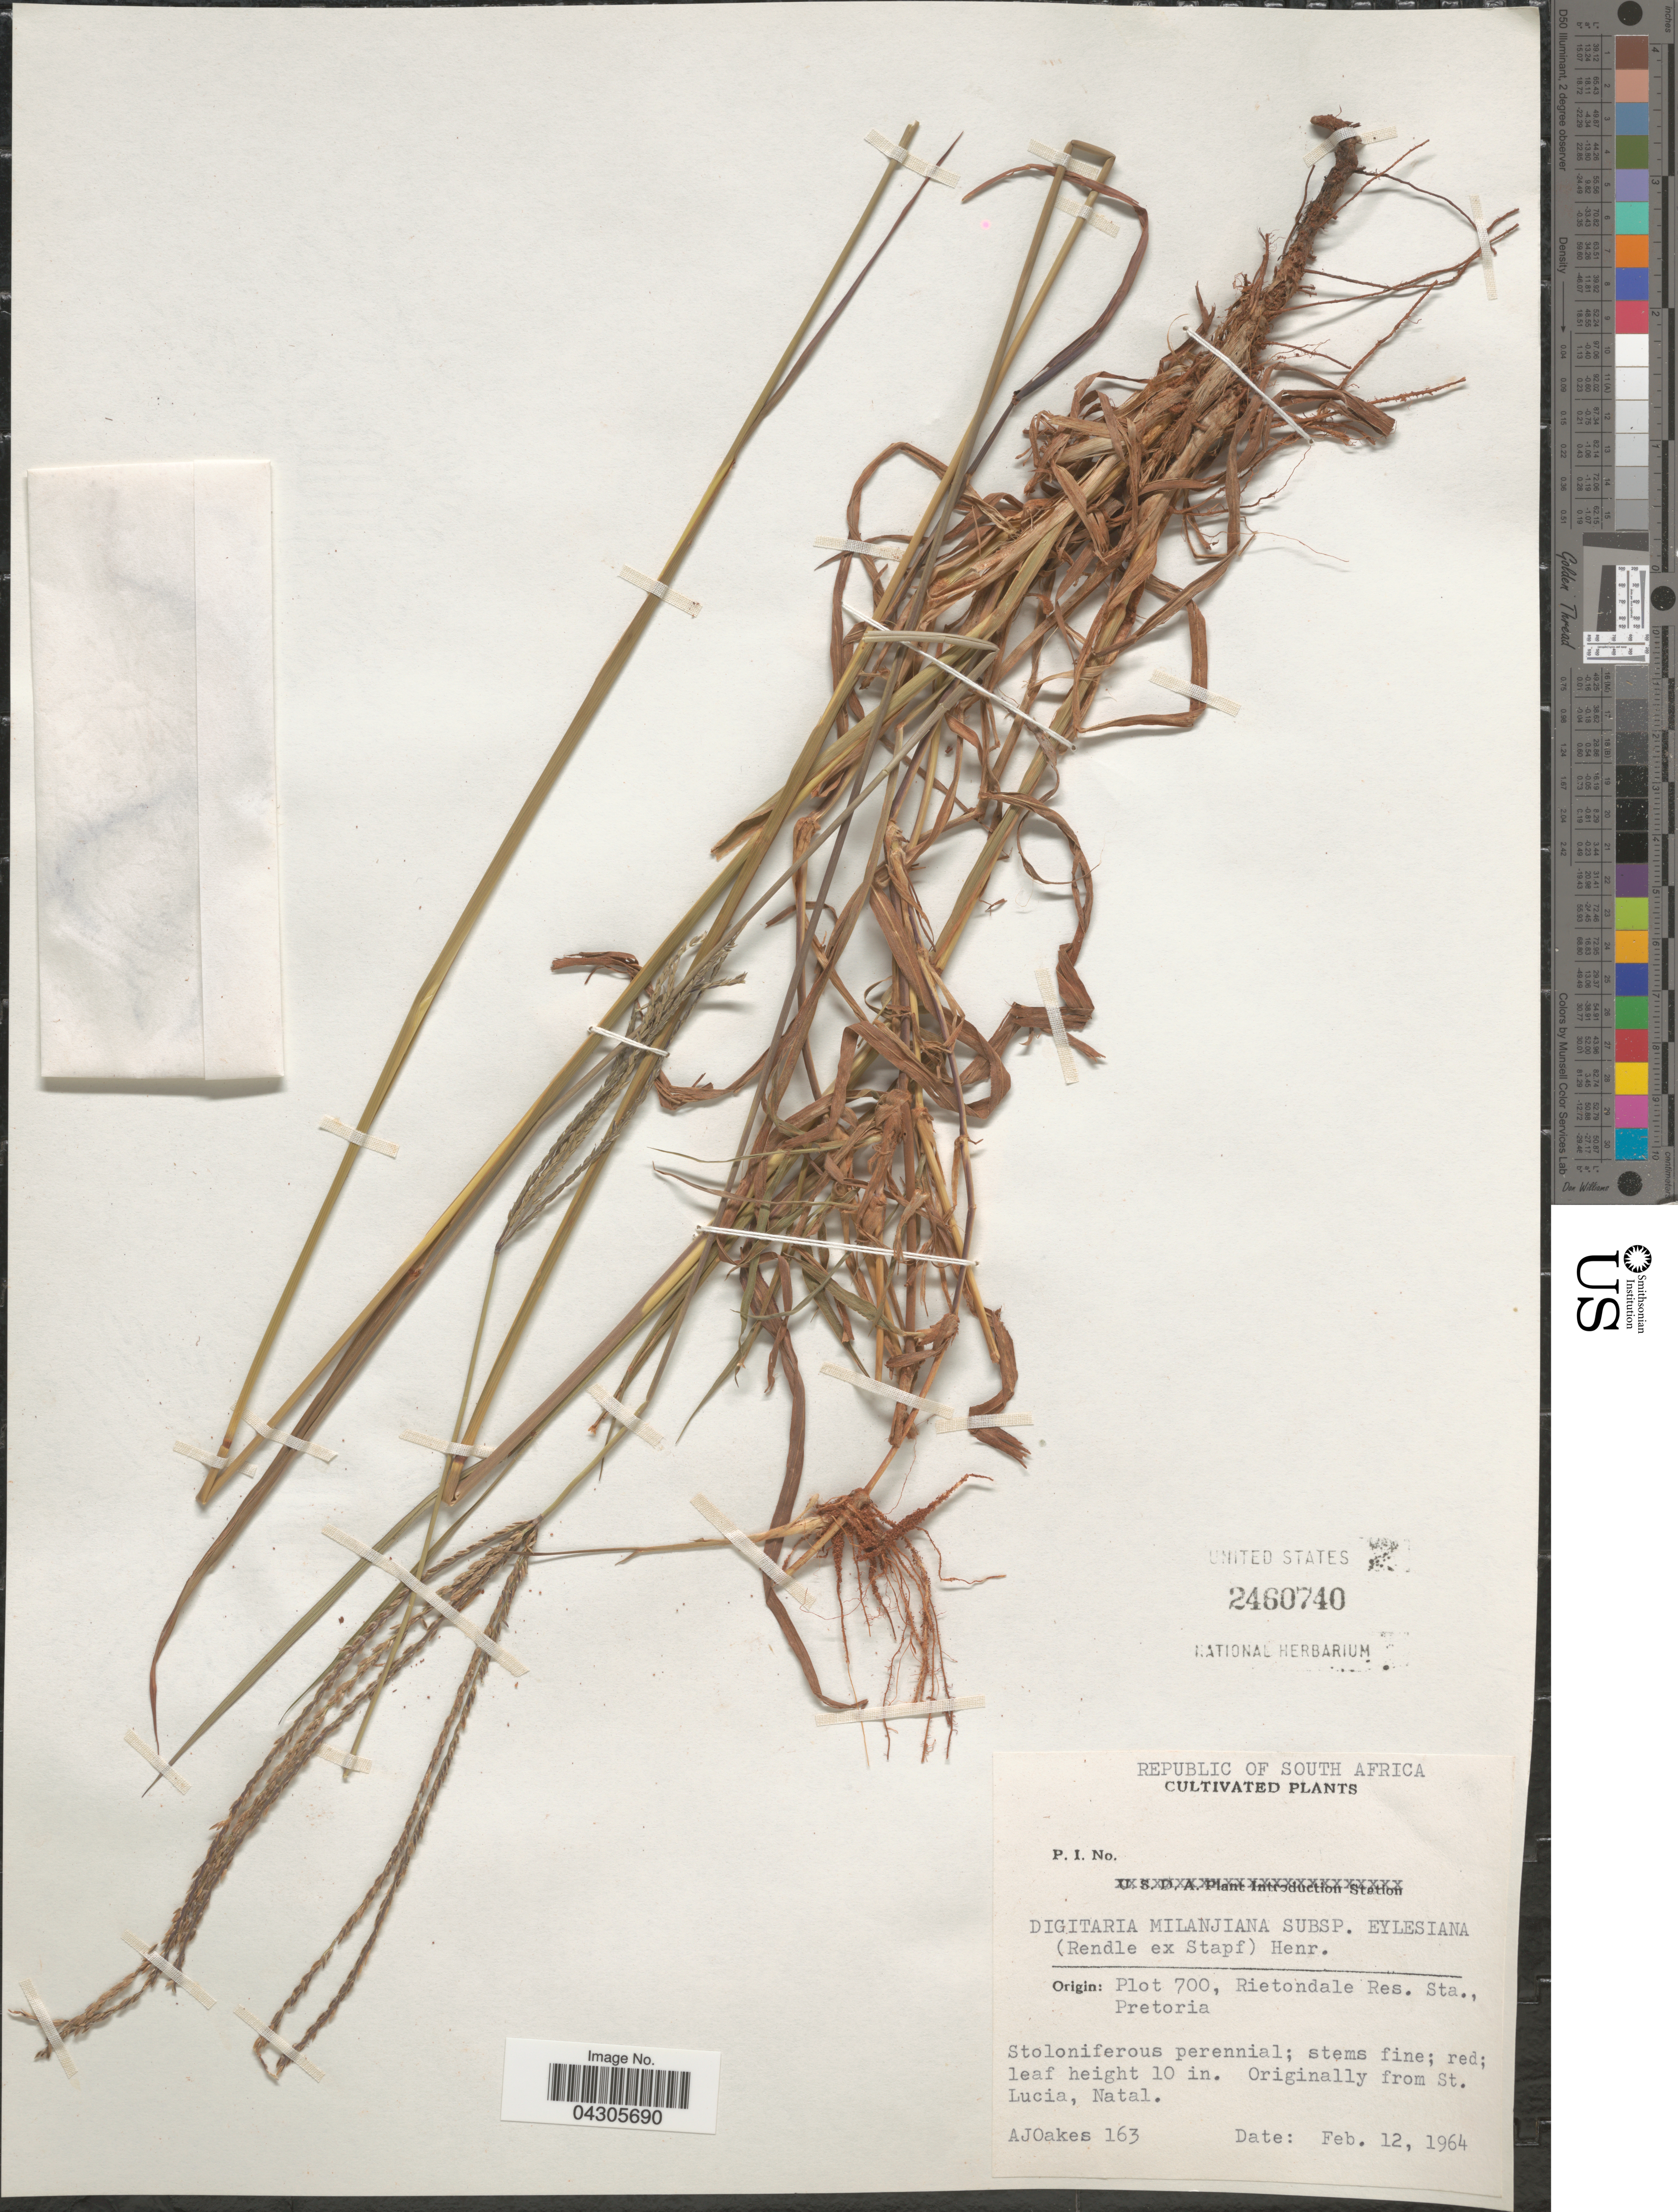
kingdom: Plantae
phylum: Tracheophyta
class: Liliopsida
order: Poales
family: Poaceae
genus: Digitaria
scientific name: Digitaria milanjiana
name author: (Rendle) Stapf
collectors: A. Oakes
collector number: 163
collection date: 1964-02-12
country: South Africa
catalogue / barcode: US 2460740